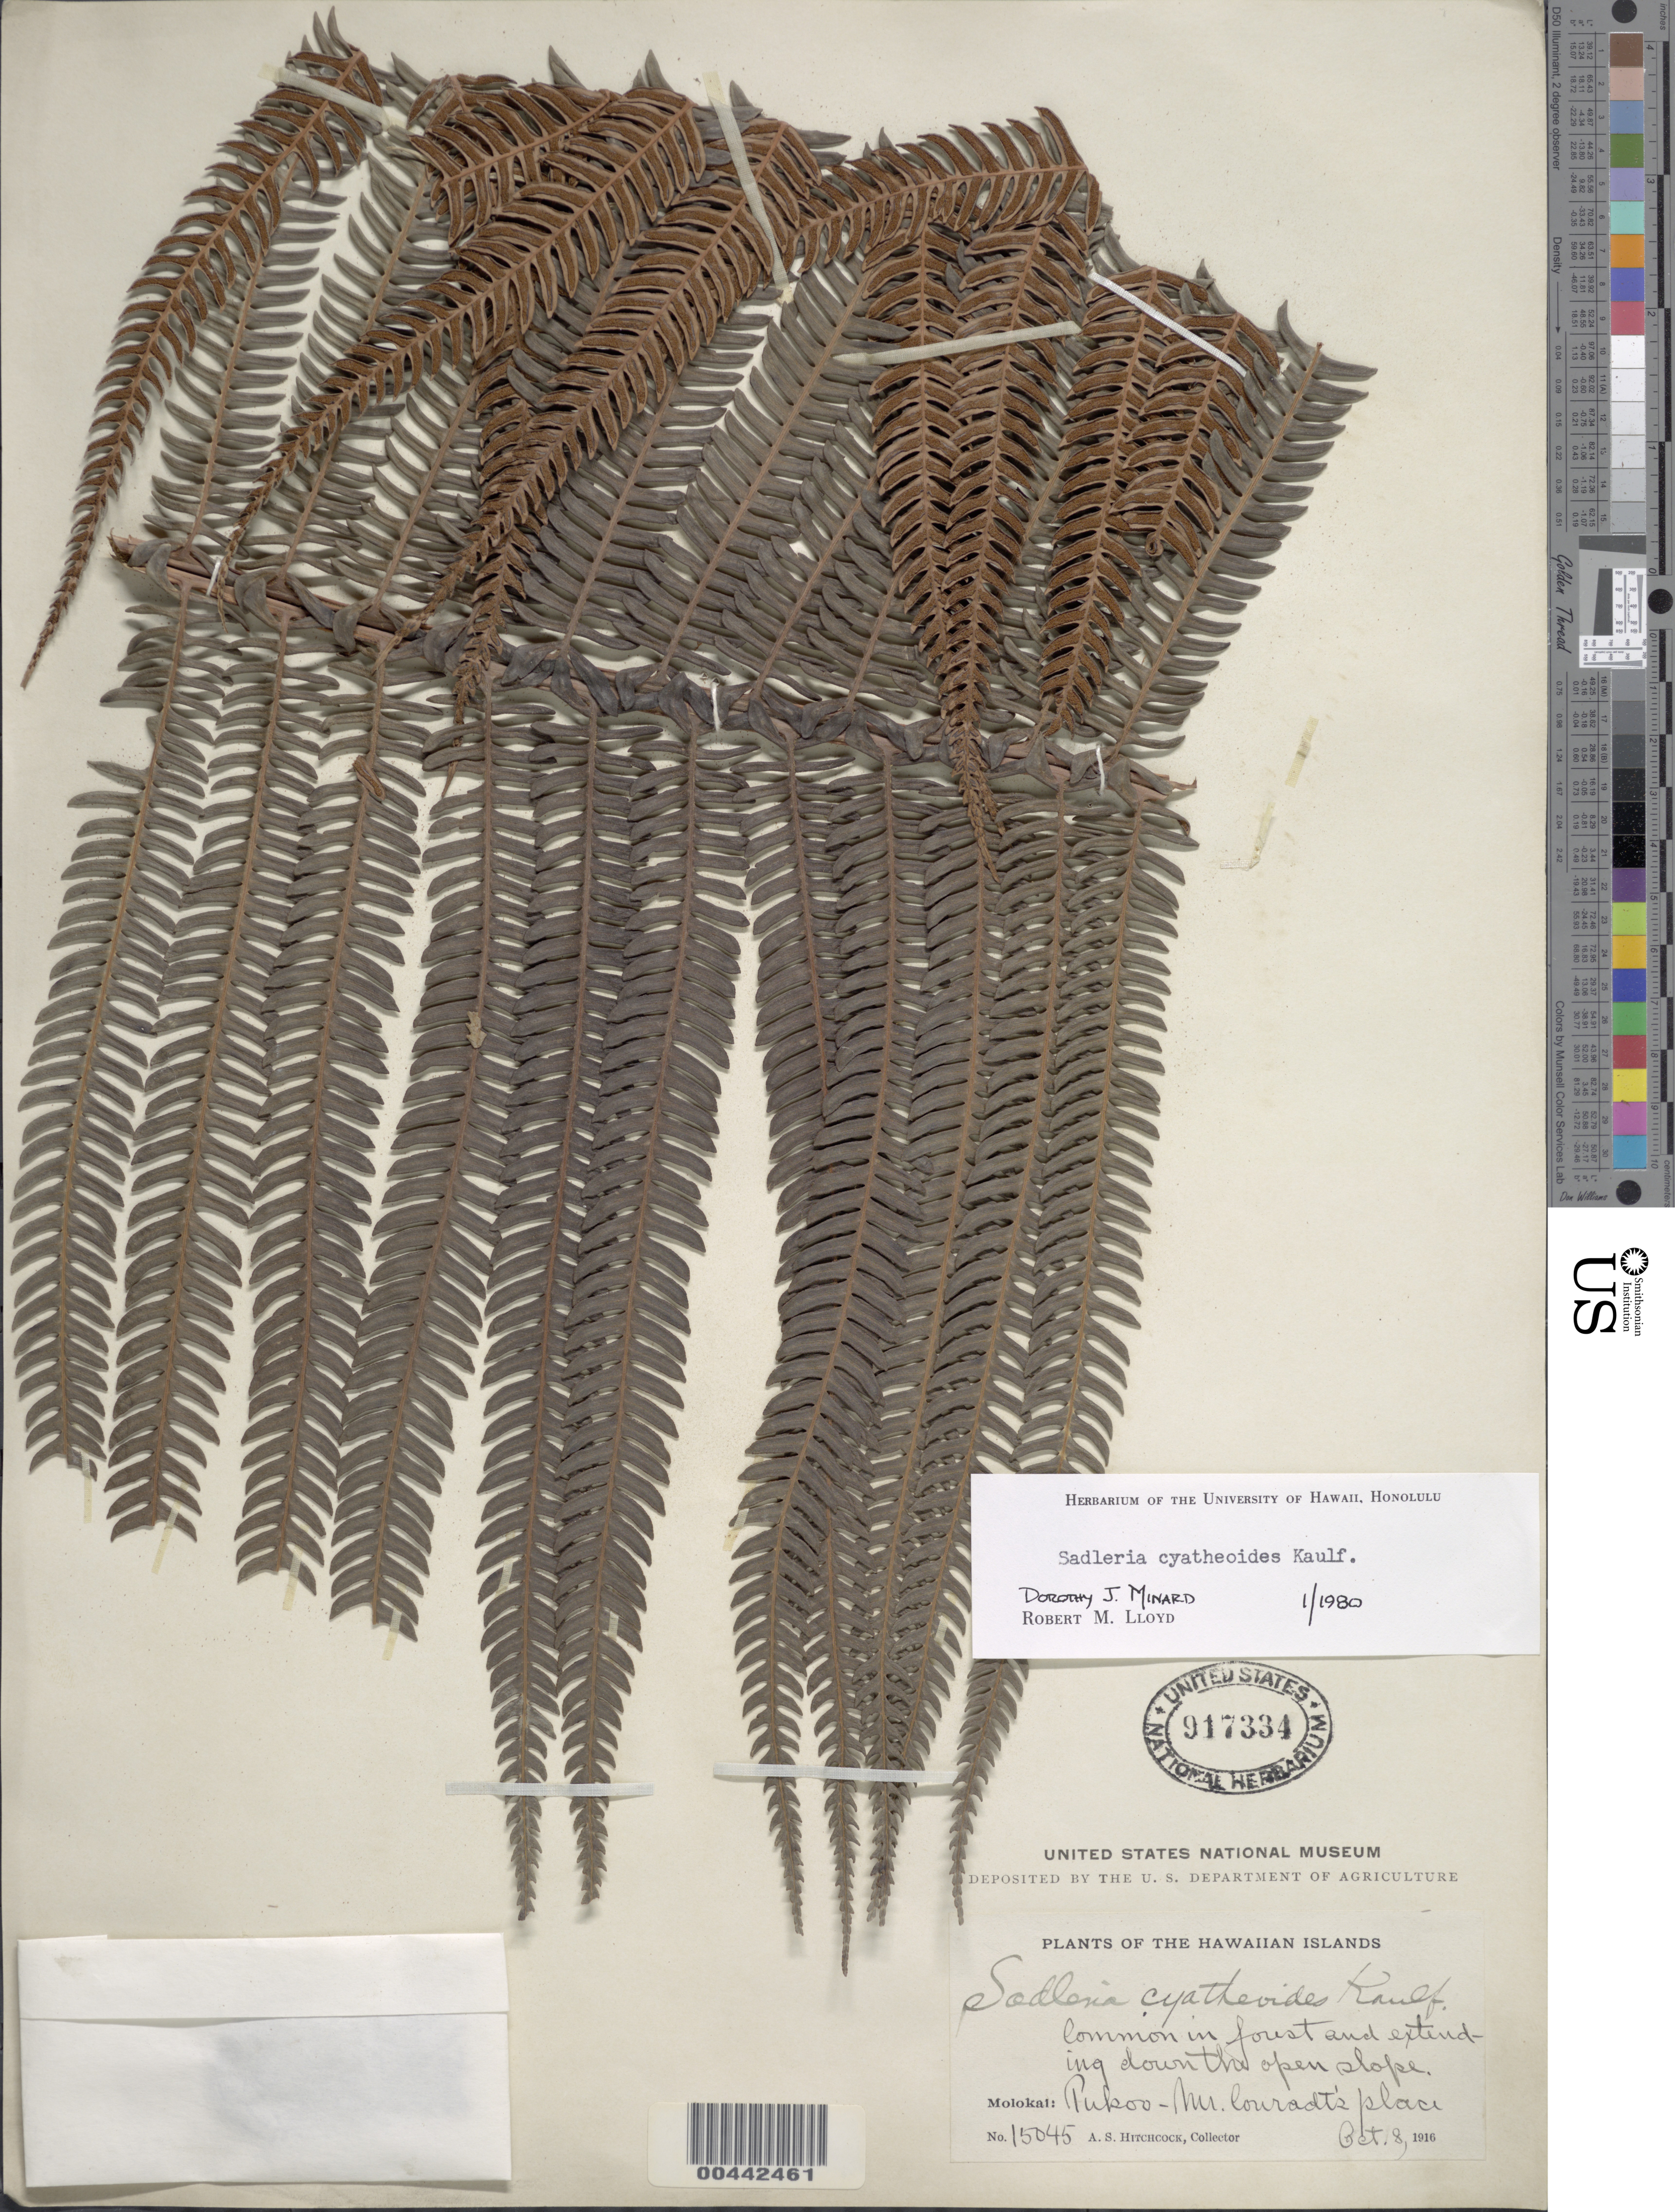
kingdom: Plantae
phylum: Tracheophyta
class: Polypodiopsida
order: Polypodiales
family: Blechnaceae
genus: Sadleria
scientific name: Sadleria cyatheoides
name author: Kaulf.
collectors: A. S. Hitchcock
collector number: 15045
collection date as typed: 8 Oct 1916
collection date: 1916-10-08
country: United States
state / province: Hawaii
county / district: Maui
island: Moloka'i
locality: Pukoo - Mr. Conradt's place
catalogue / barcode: US 917334